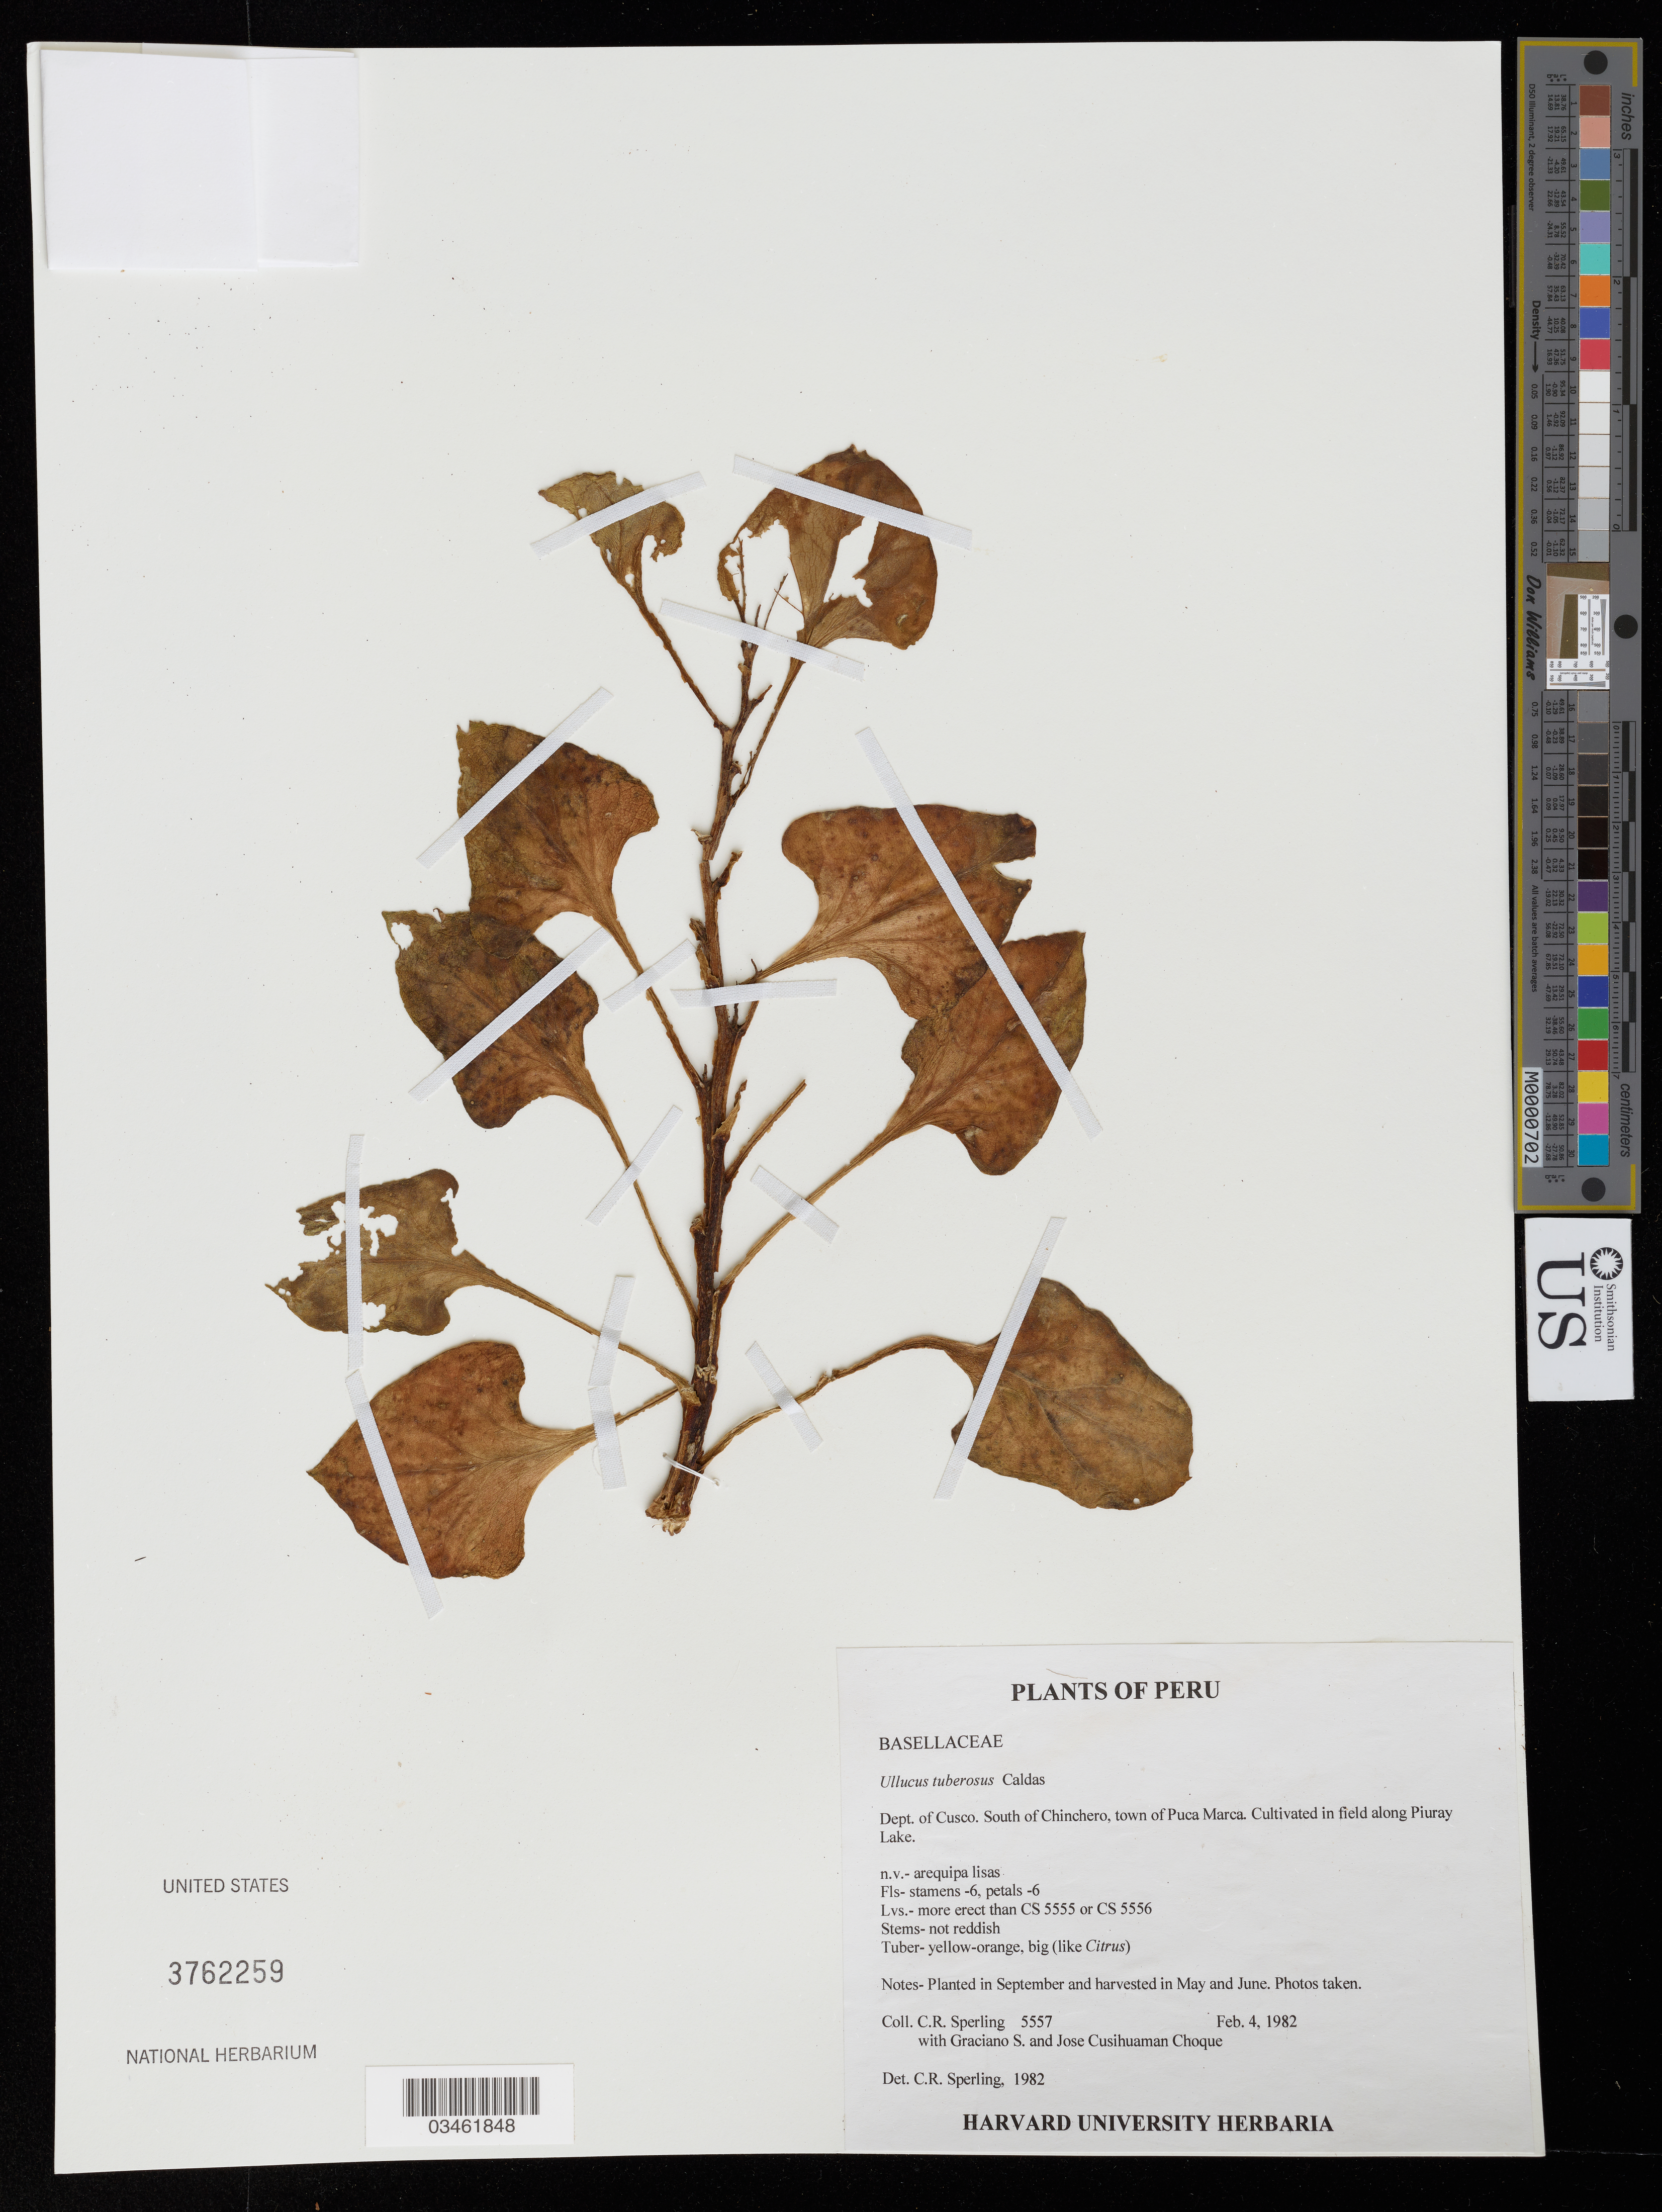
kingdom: Plantae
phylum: Tracheophyta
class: Magnoliopsida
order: Caryophyllales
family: Basellaceae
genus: Ullucus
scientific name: Ullucus tuberosus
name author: Caldas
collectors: C. R. Sperling, G. Choque & J. Choque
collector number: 5557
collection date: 1982-02-04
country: Peru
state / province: Cusco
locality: Dept. of Cusco. South of Chinchero, town of Puca Marca. In field along Piuray Lake.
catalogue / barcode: US 3762259